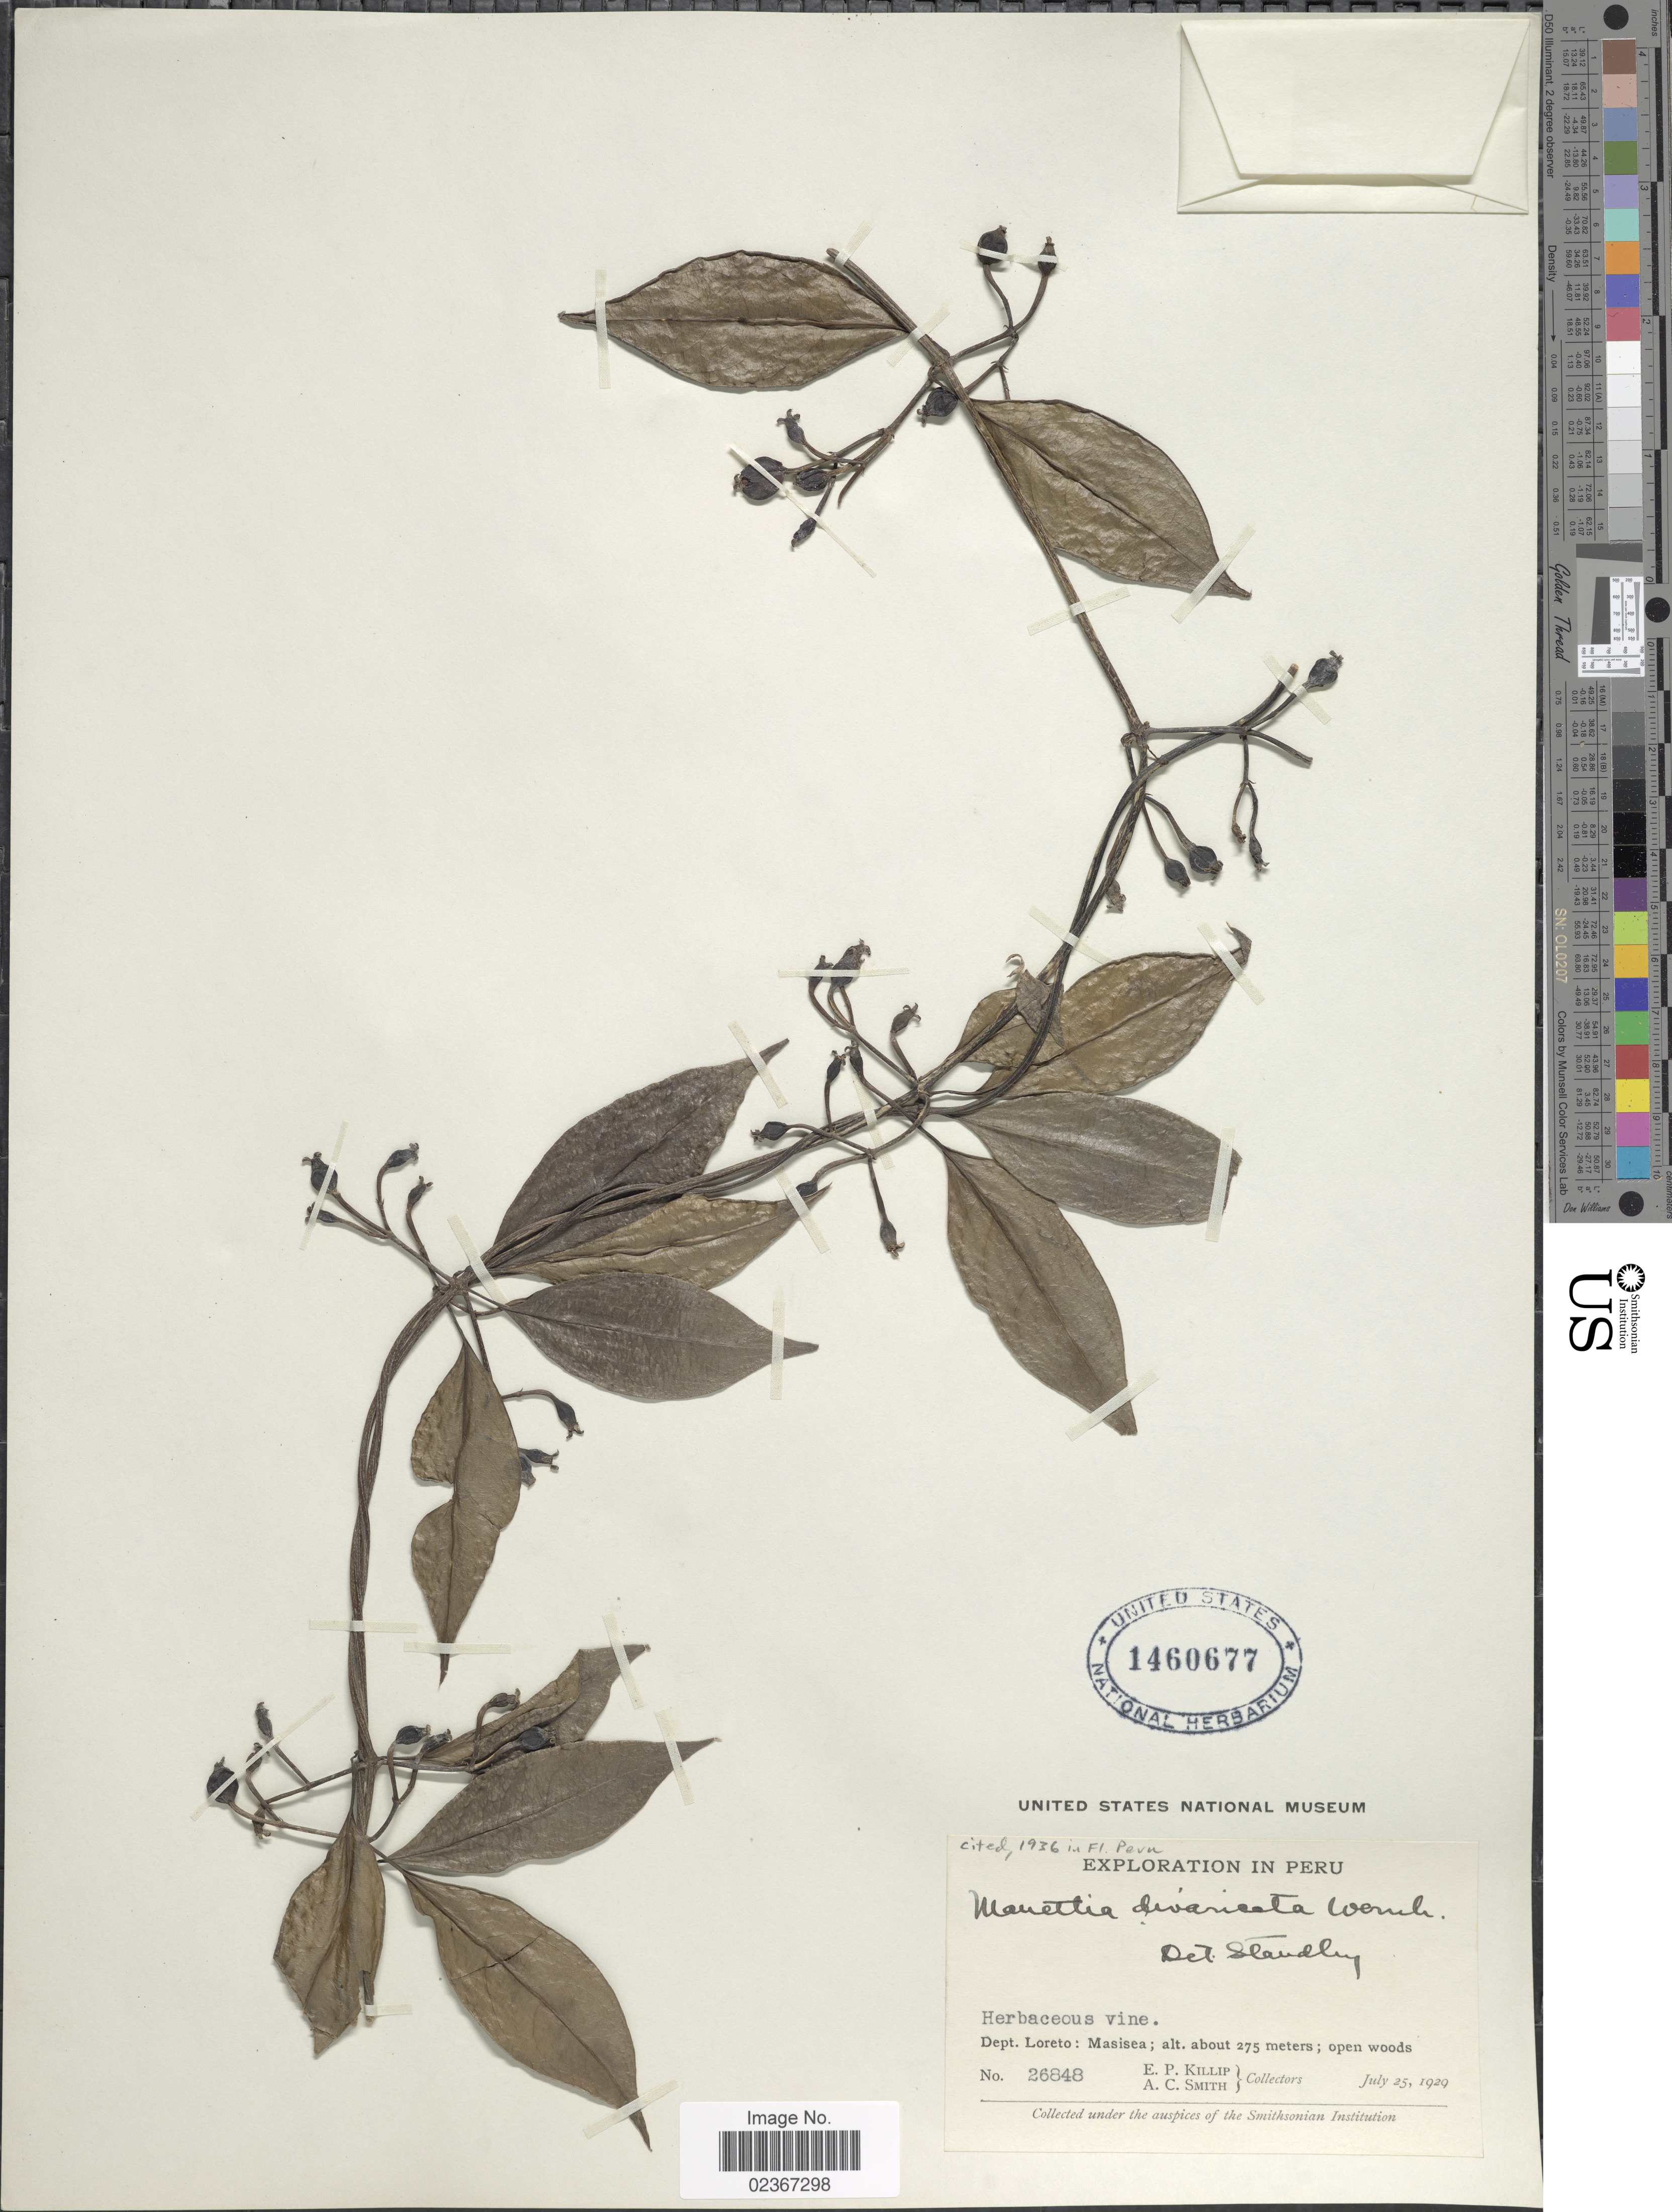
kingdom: Plantae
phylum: Tracheophyta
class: Magnoliopsida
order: Gentianales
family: Rubiaceae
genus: Manettia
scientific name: Manettia glandulosa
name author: Poepp.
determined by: Kirkbride, J. H., Jr.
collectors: E. P. Killip & A. C. Smith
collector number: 26848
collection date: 1929-07-25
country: Peru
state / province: Loreto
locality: Dept. Loreto: Masisea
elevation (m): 275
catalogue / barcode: US 1460677